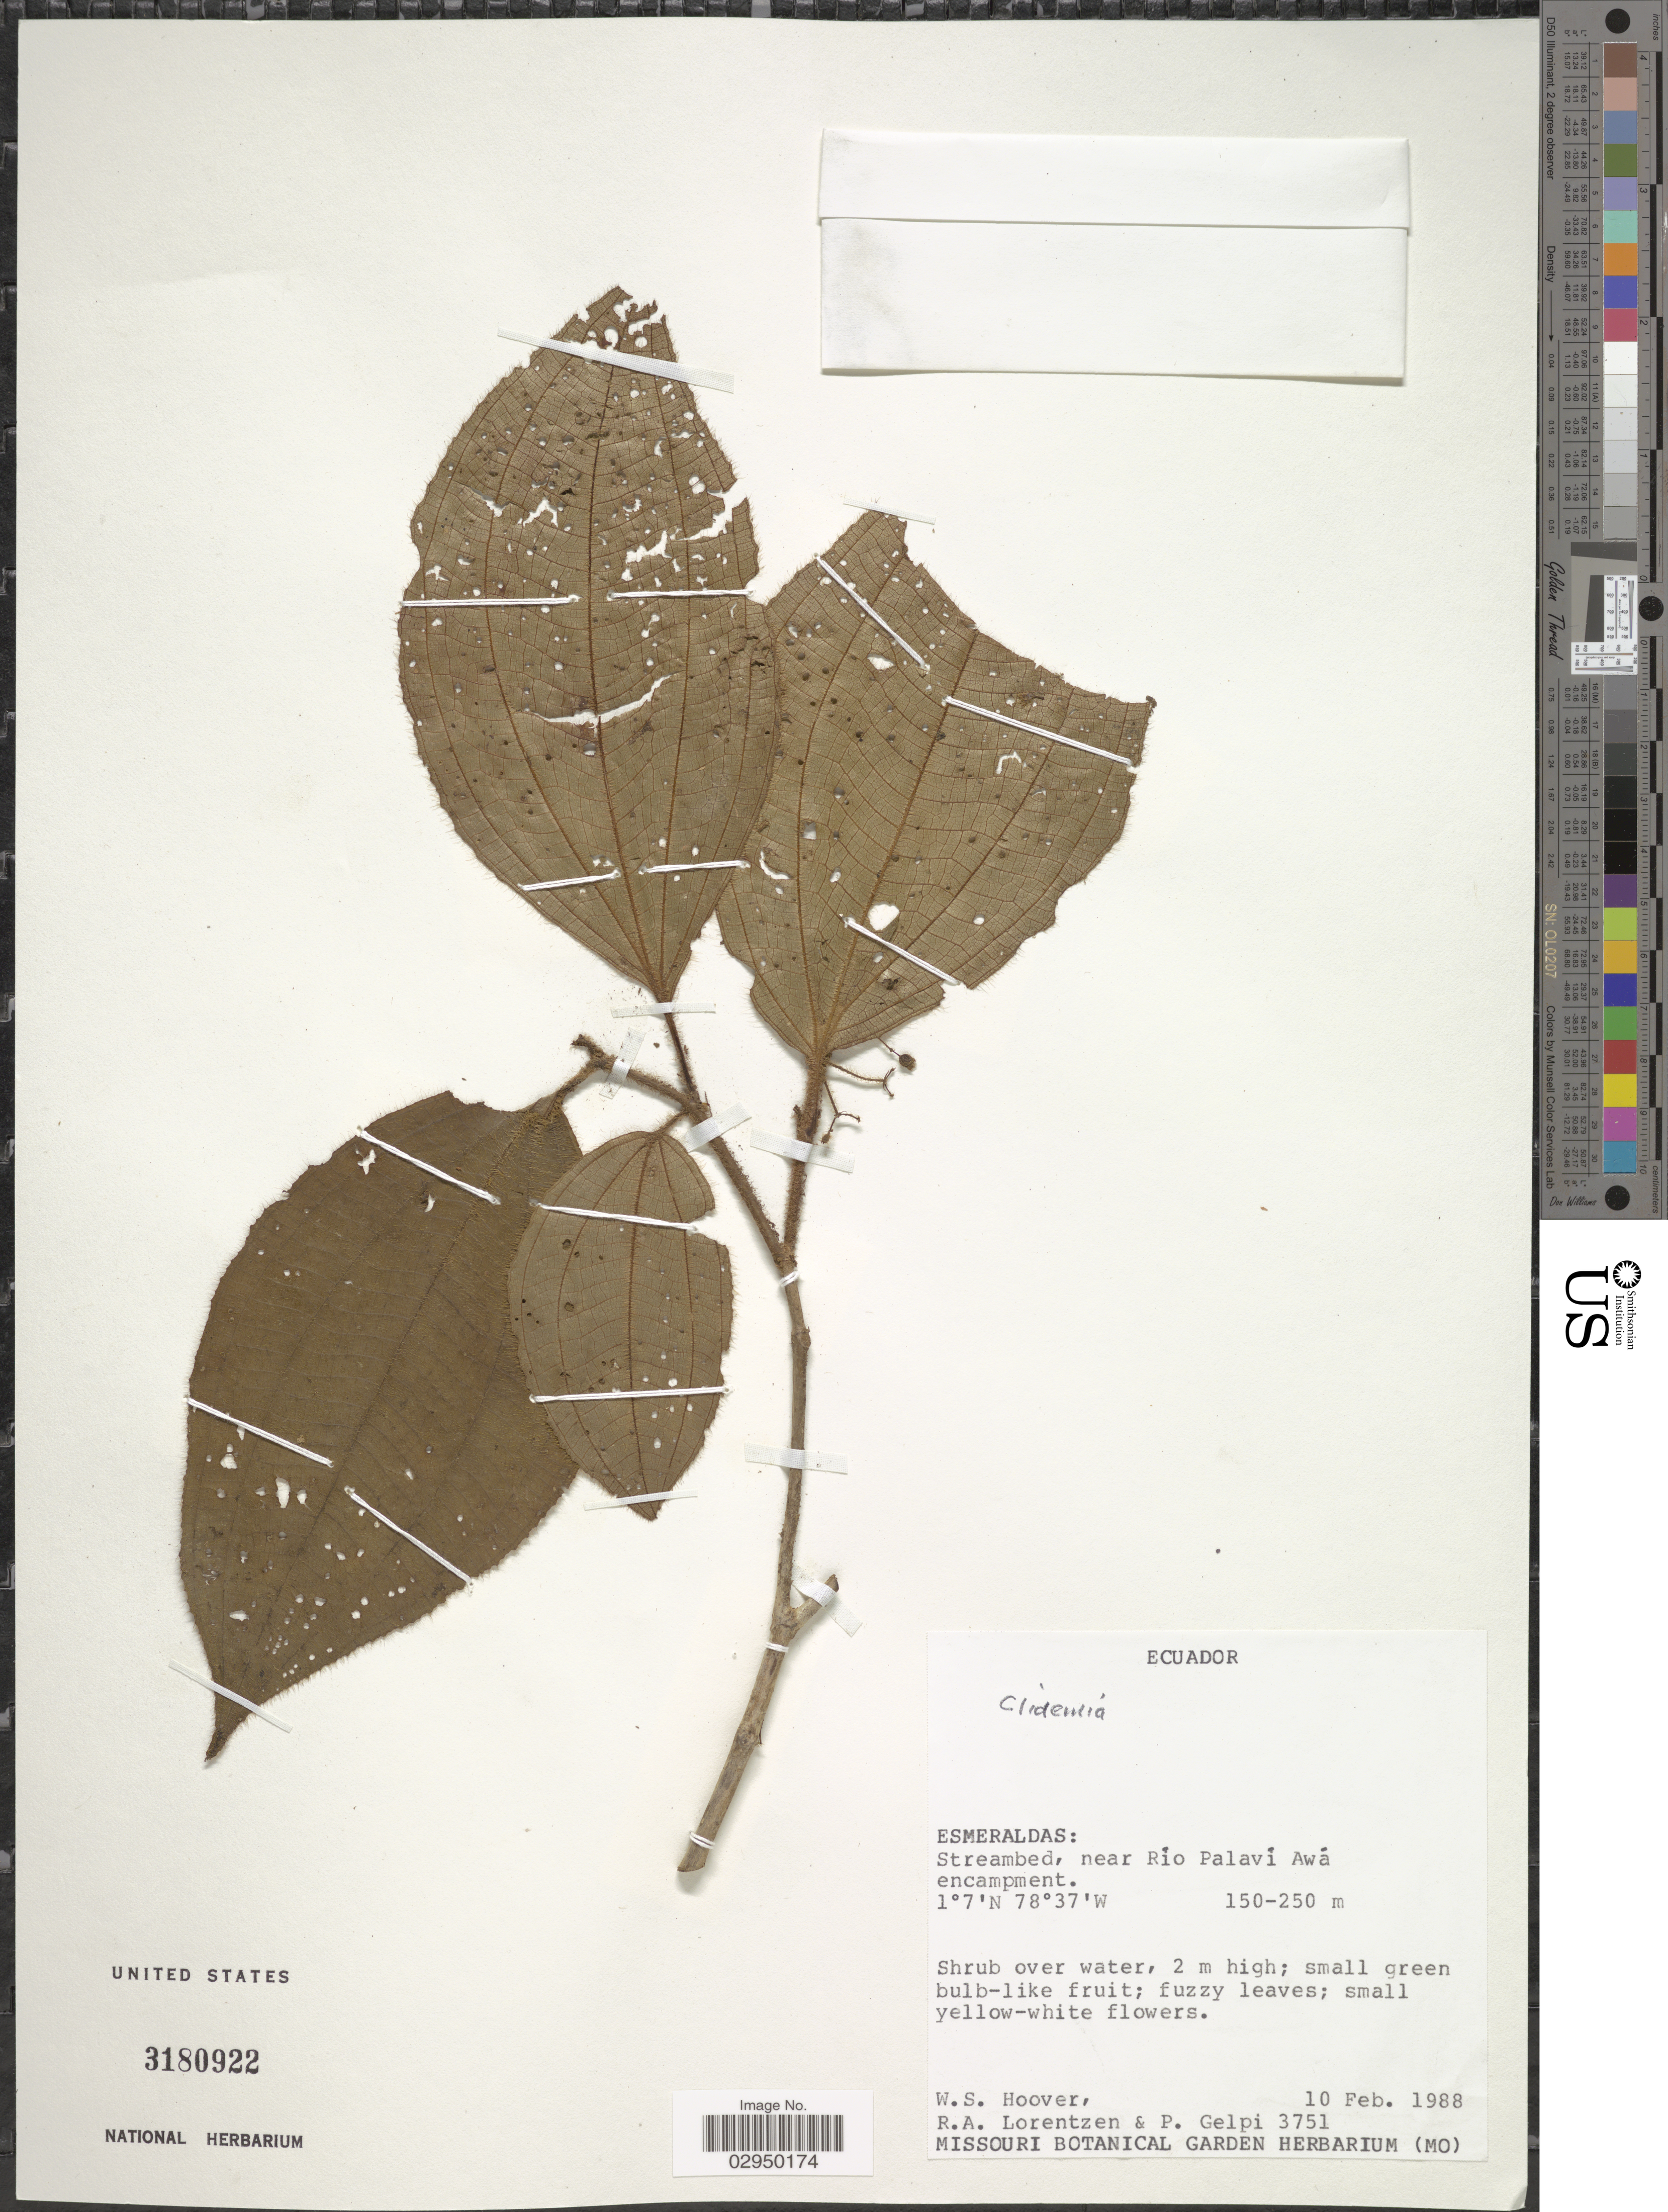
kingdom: Plantae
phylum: Tracheophyta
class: Magnoliopsida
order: Myrtales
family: Melastomataceae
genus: Clidemia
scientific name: Clidemia sp.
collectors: W. S. Hoover, R. Lorentzen & P. Gelpi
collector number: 3751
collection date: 1988-02-10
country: Ecuador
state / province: Esmeraldas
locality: Streambed, near Río Palaví Awá encampment.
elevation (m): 150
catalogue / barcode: US 3180922